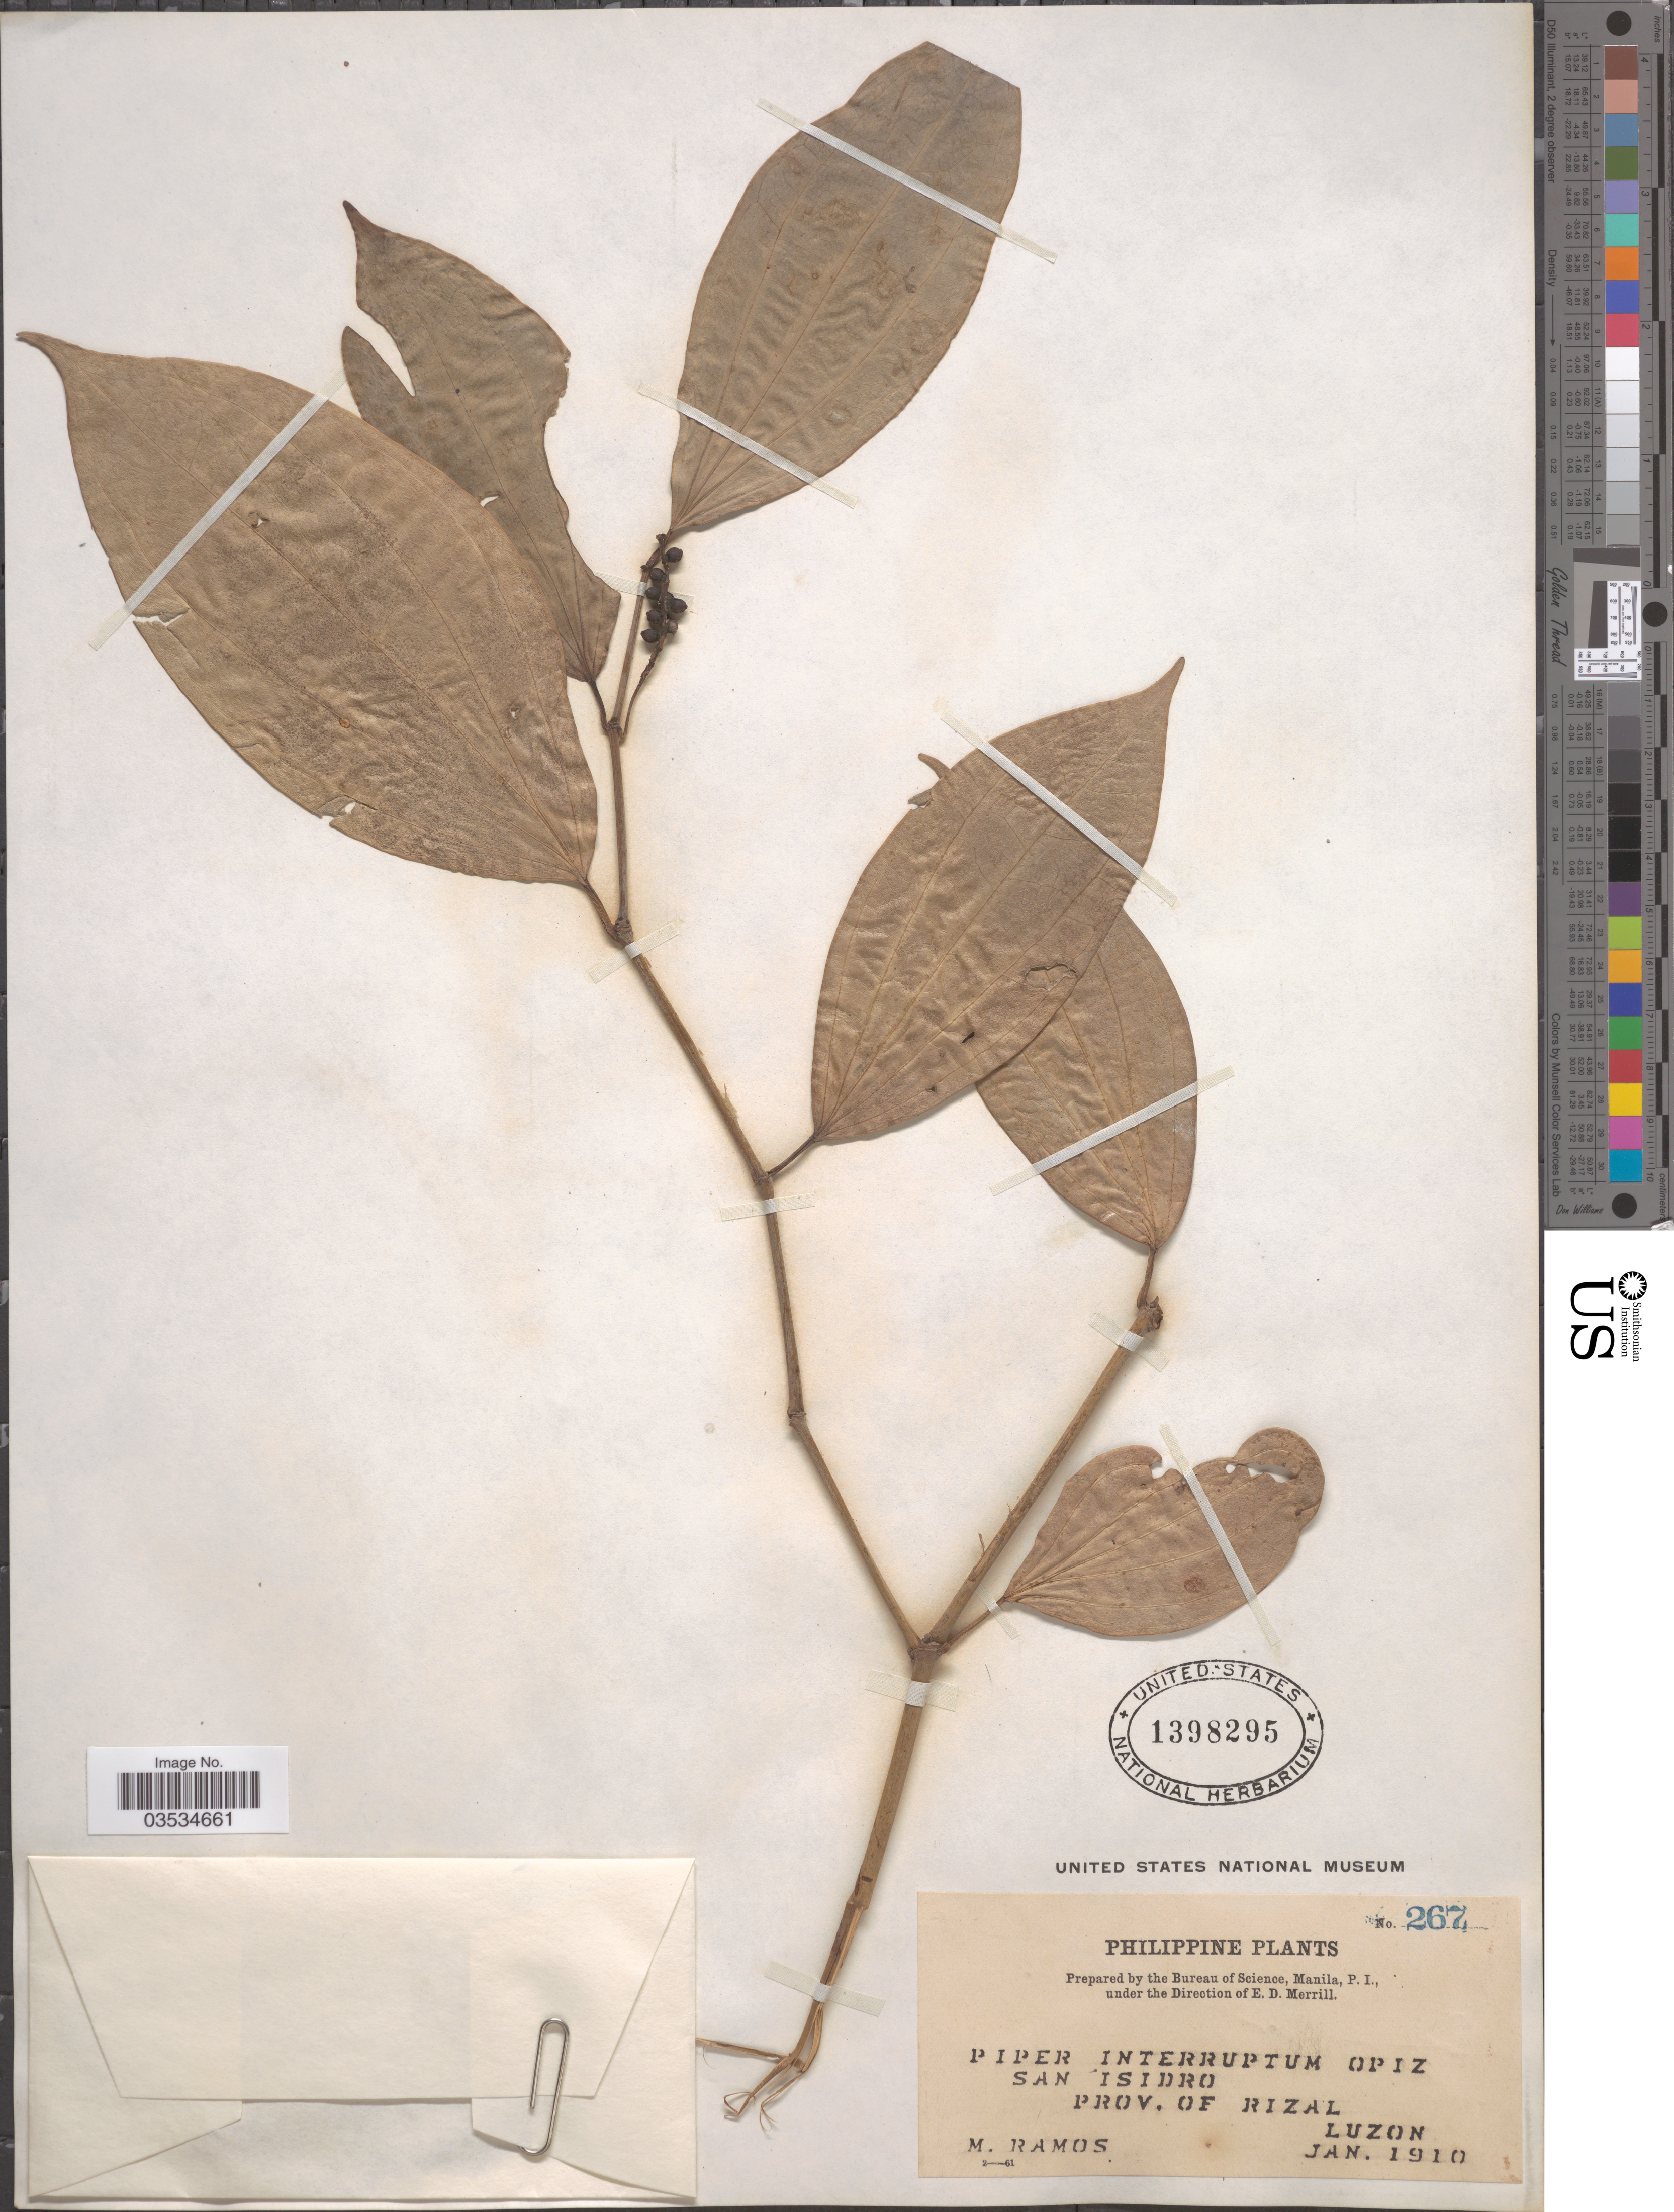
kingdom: Plantae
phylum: Tracheophyta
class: Magnoliopsida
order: Piperales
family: Piperaceae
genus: Piper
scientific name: Piper interruptum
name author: Opiz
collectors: M. Ramos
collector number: Bureau of Science 267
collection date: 1910-01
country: Philippines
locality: San Isidro. Prov. of Rizal. Luzon.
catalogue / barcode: US 1398295